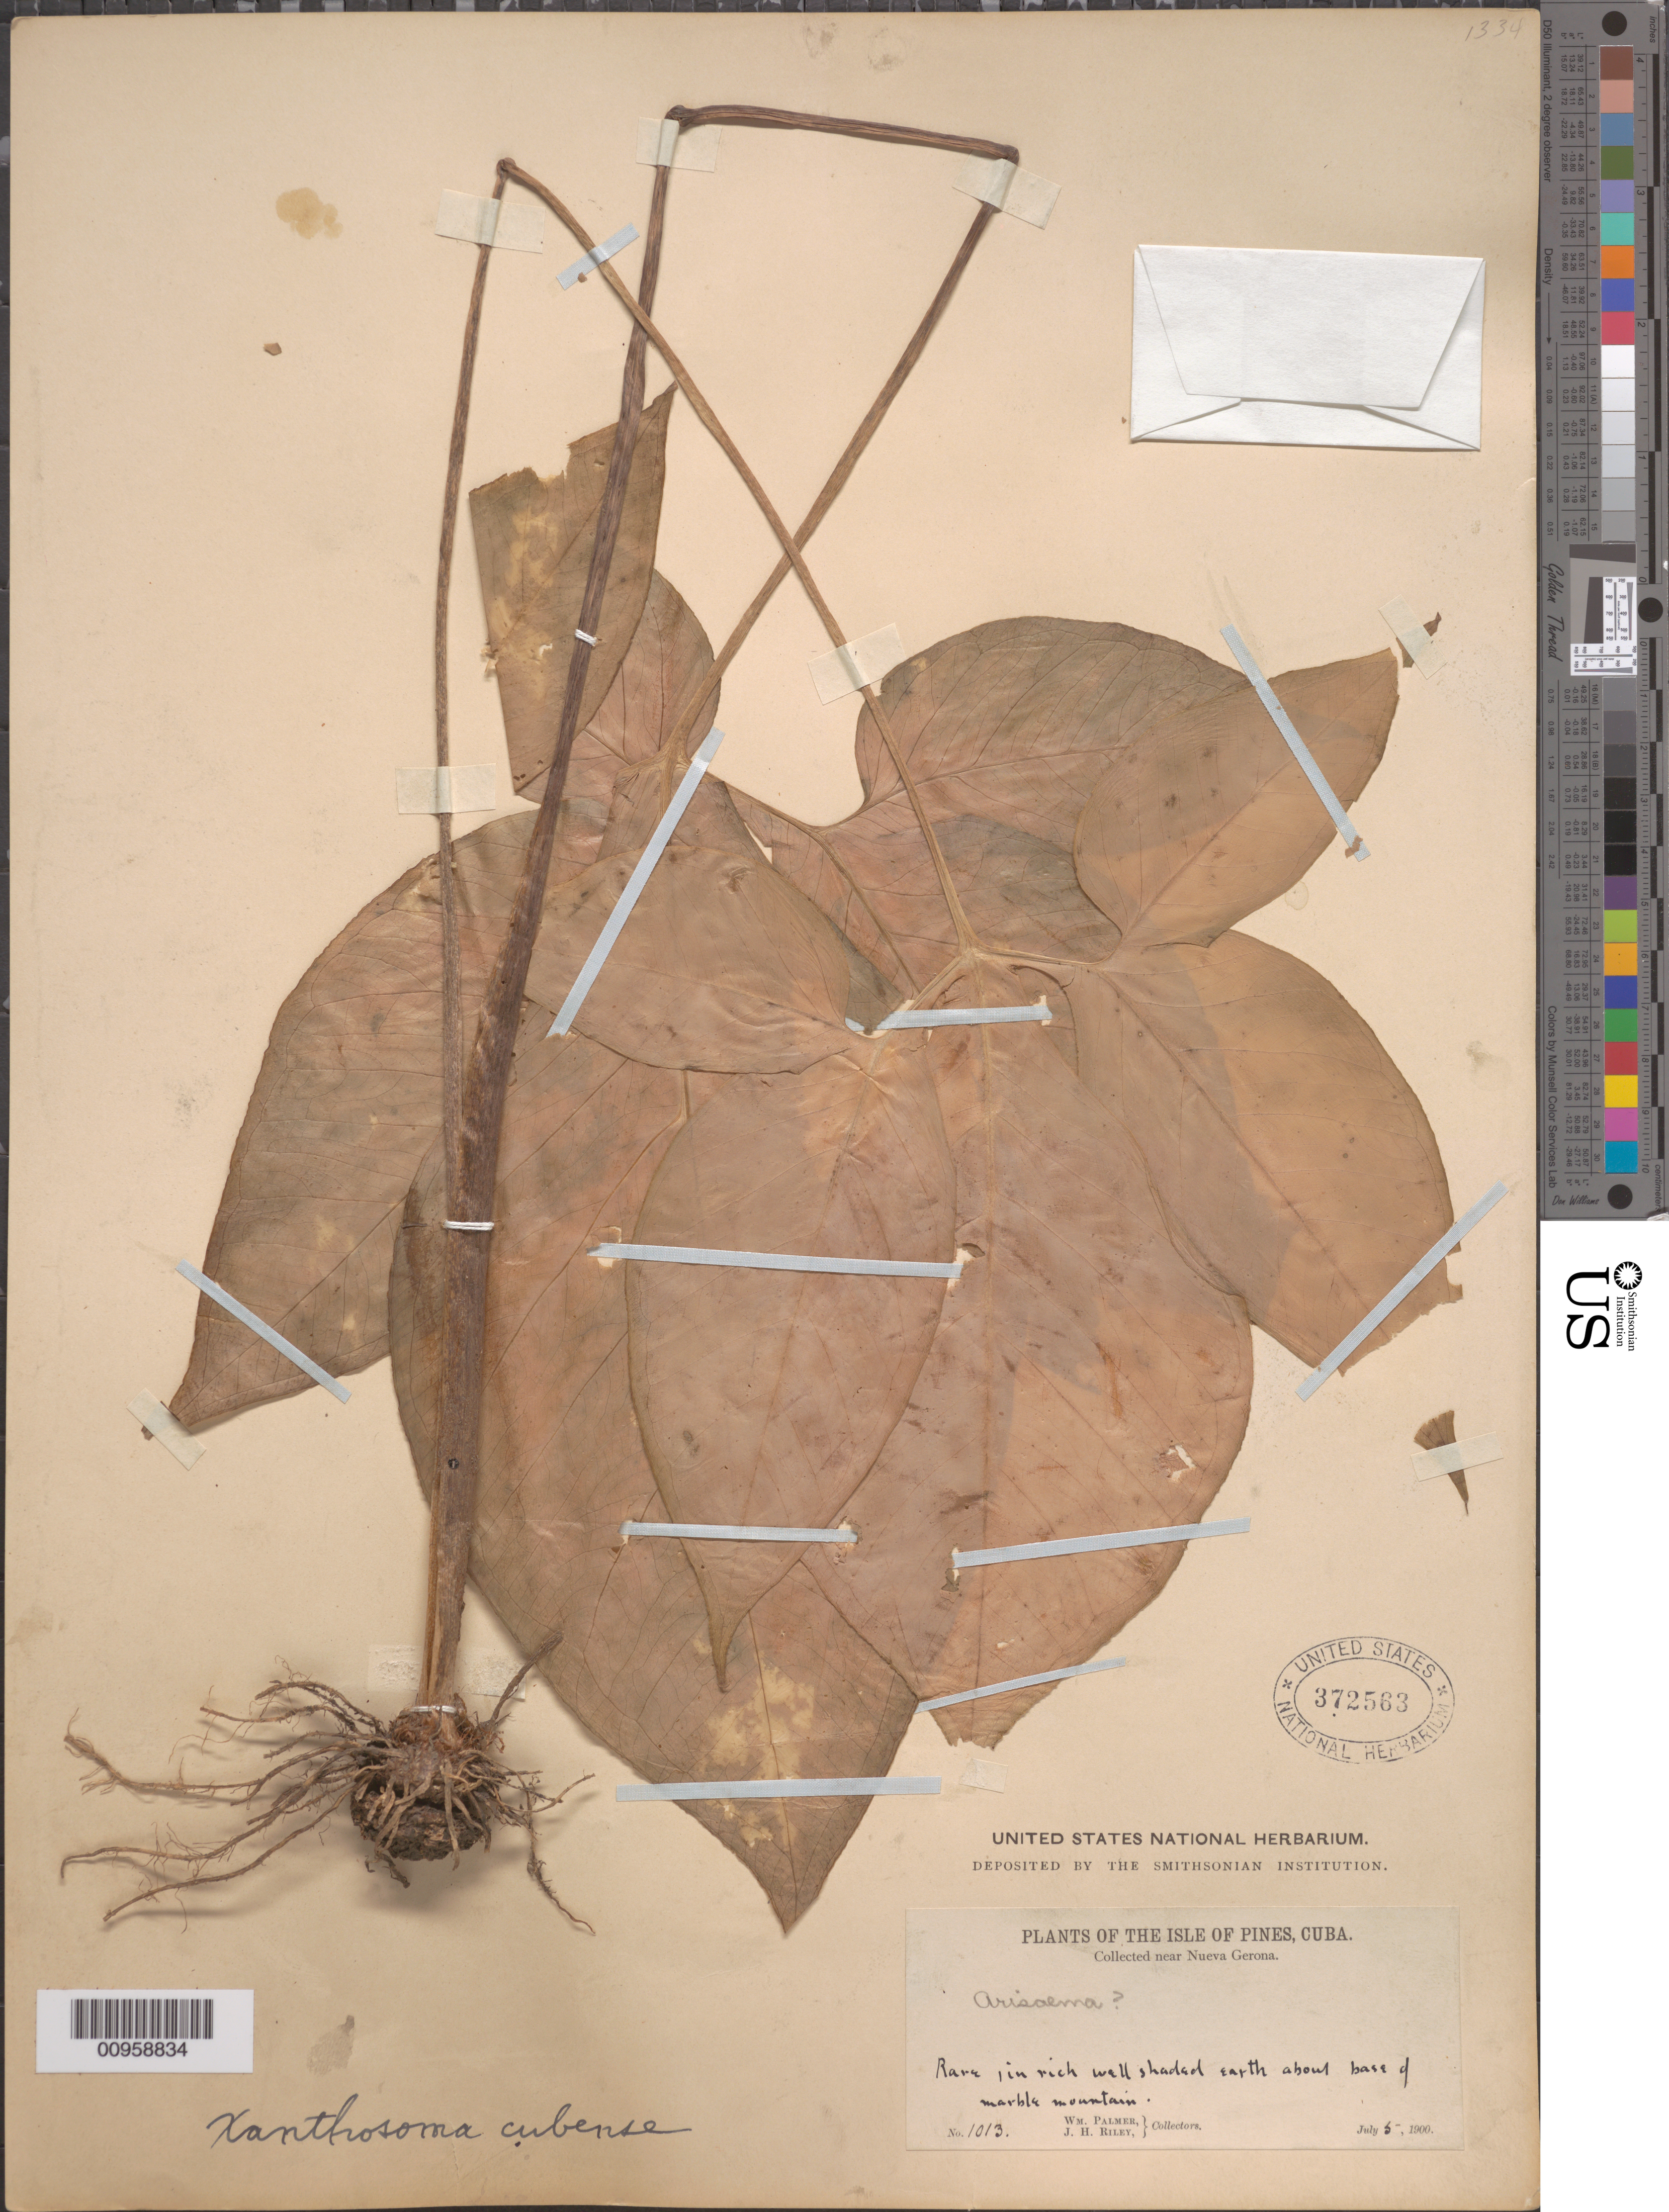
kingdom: Plantae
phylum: Tracheophyta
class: Liliopsida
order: Alismatales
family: Araceae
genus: Xanthosoma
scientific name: Xanthosoma cubense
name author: (Schott) Engl.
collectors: W. Palmer & J. H. Riley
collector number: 1013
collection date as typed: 05 Jul 1900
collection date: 1900-07-05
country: Cuba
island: Isla de la Juventud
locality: Isle of Pines, Near Nueva Gerona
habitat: In rich well shaded earth about base of marble mountain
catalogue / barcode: US 372563